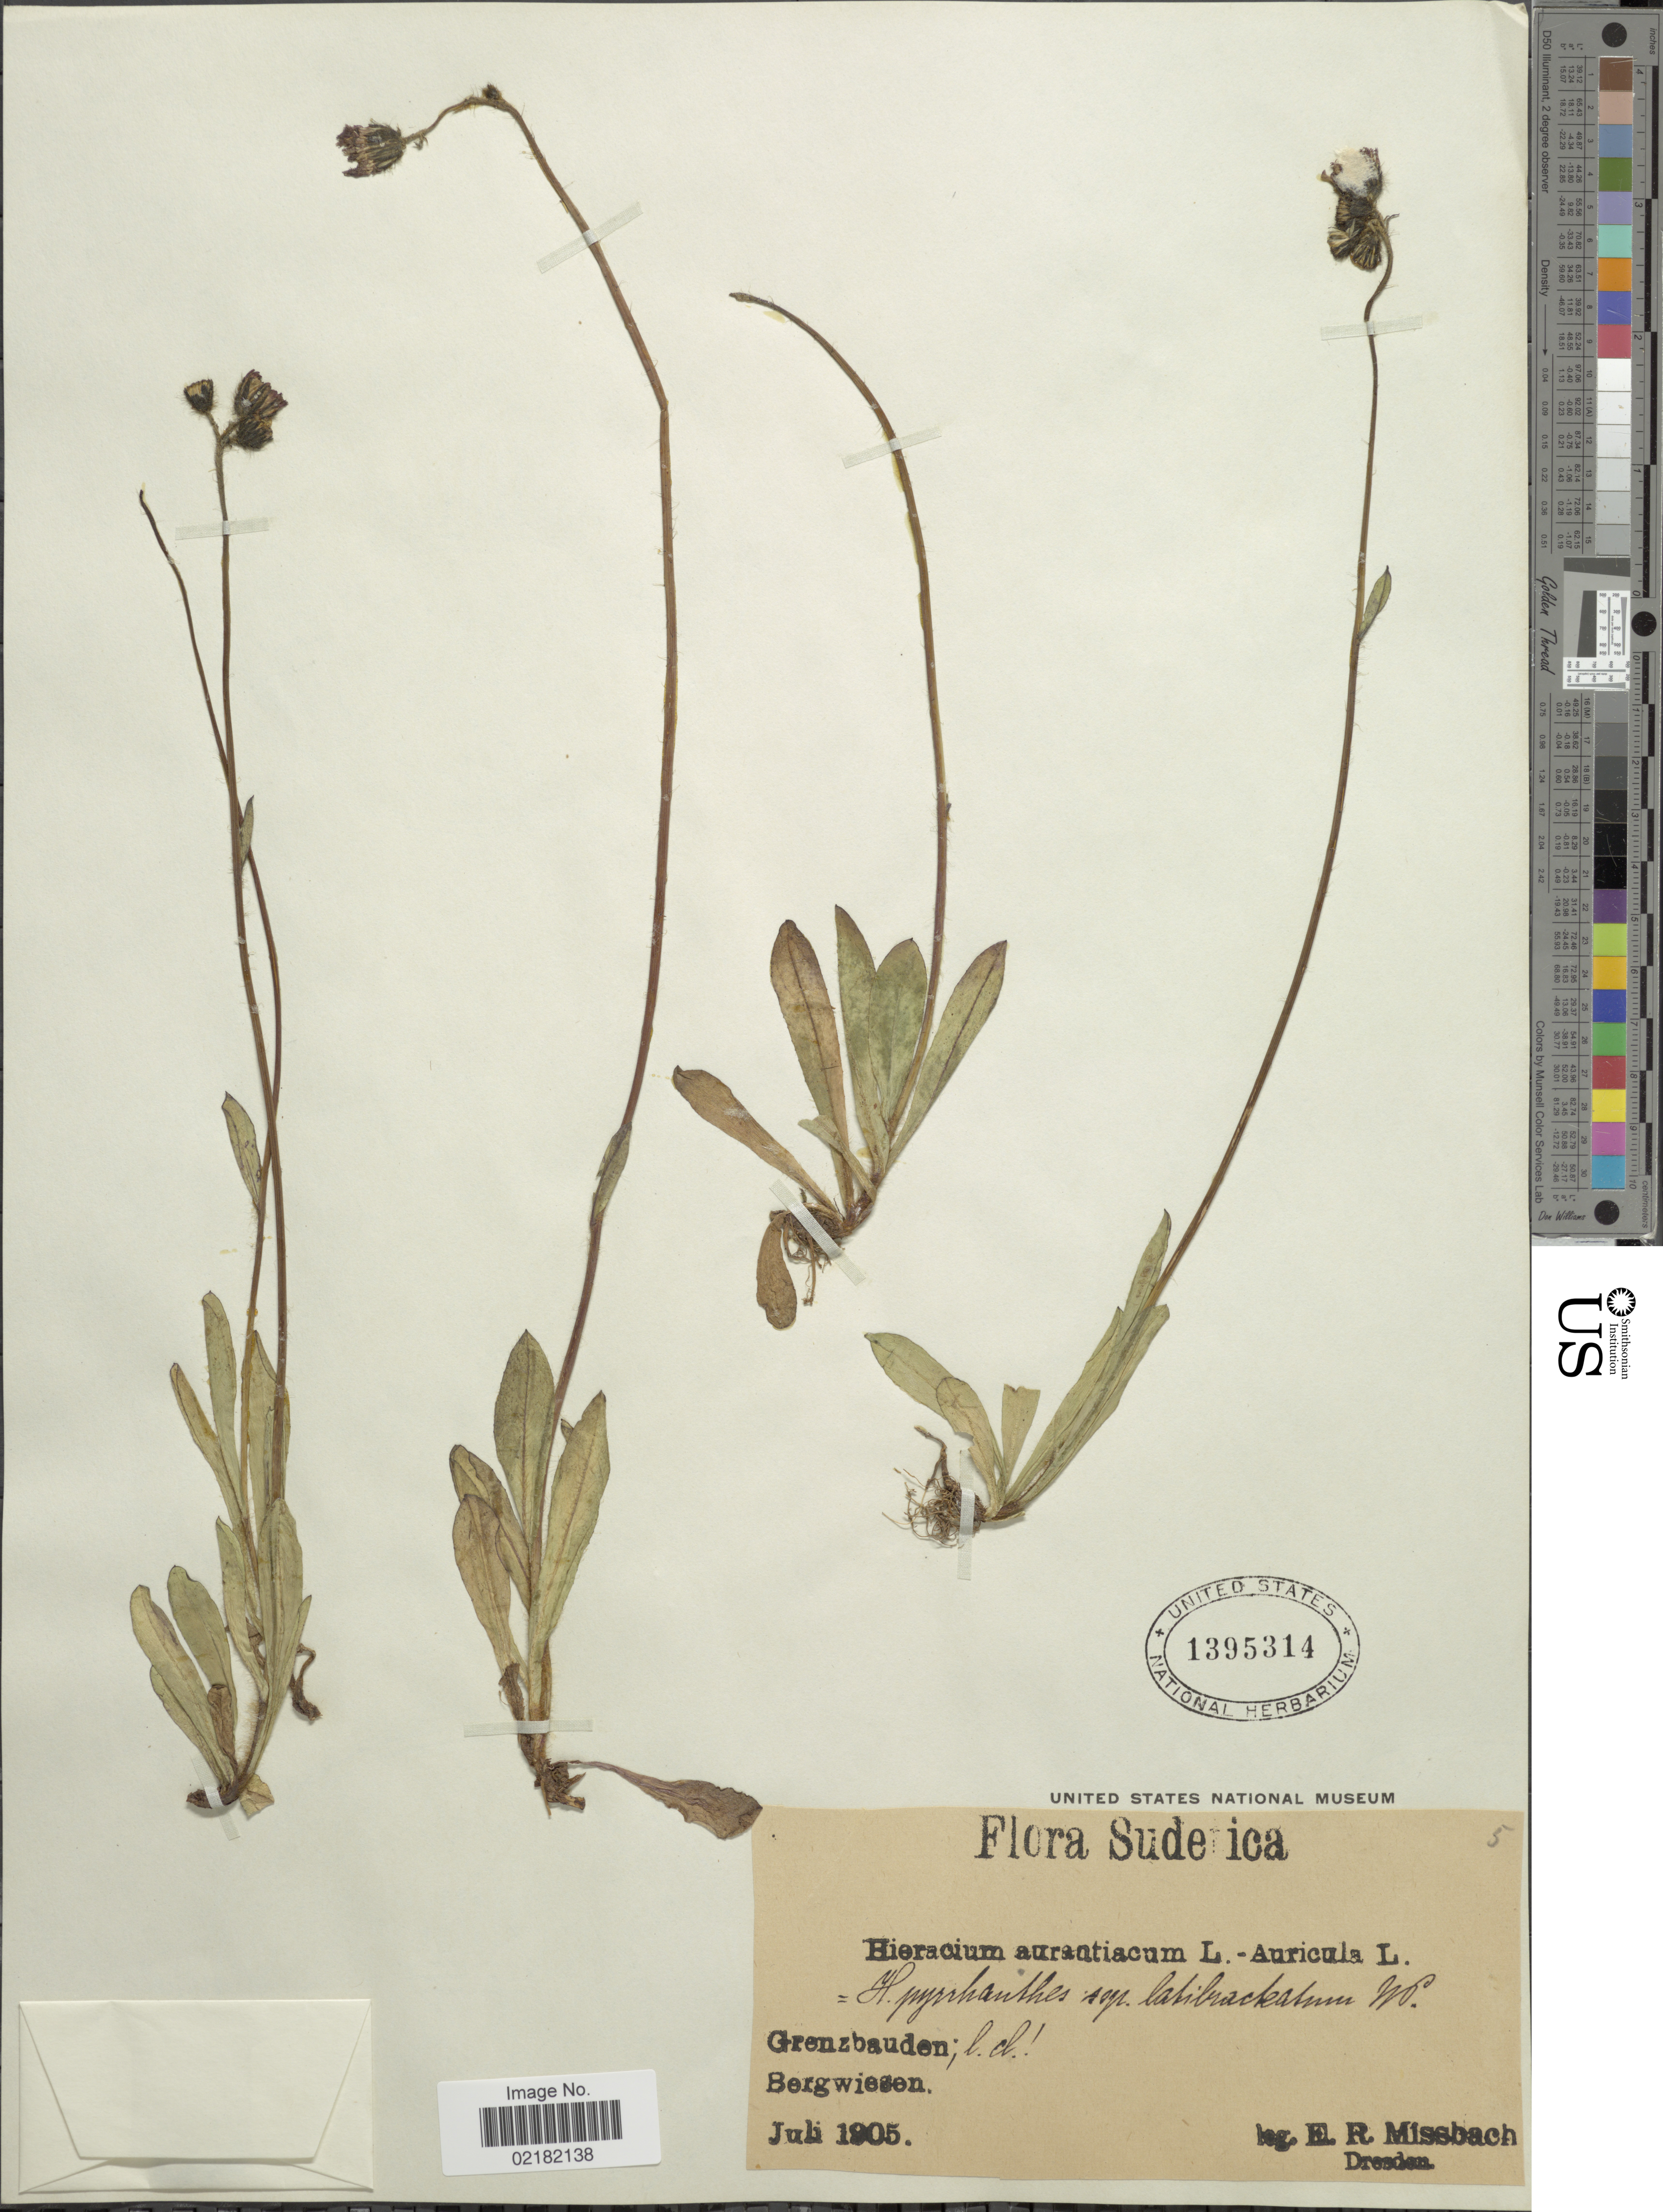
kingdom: Plantae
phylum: Tracheophyta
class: Magnoliopsida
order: Asterales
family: Asteraceae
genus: Pilosella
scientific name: Pilosella aurantiaca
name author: (L.) F.W. Schultz & Sch. Bip.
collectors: E. Missbach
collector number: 5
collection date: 1905-07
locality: Grenzbauden, l.d. [illegible text], Bergwiesen.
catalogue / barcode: US 1395314